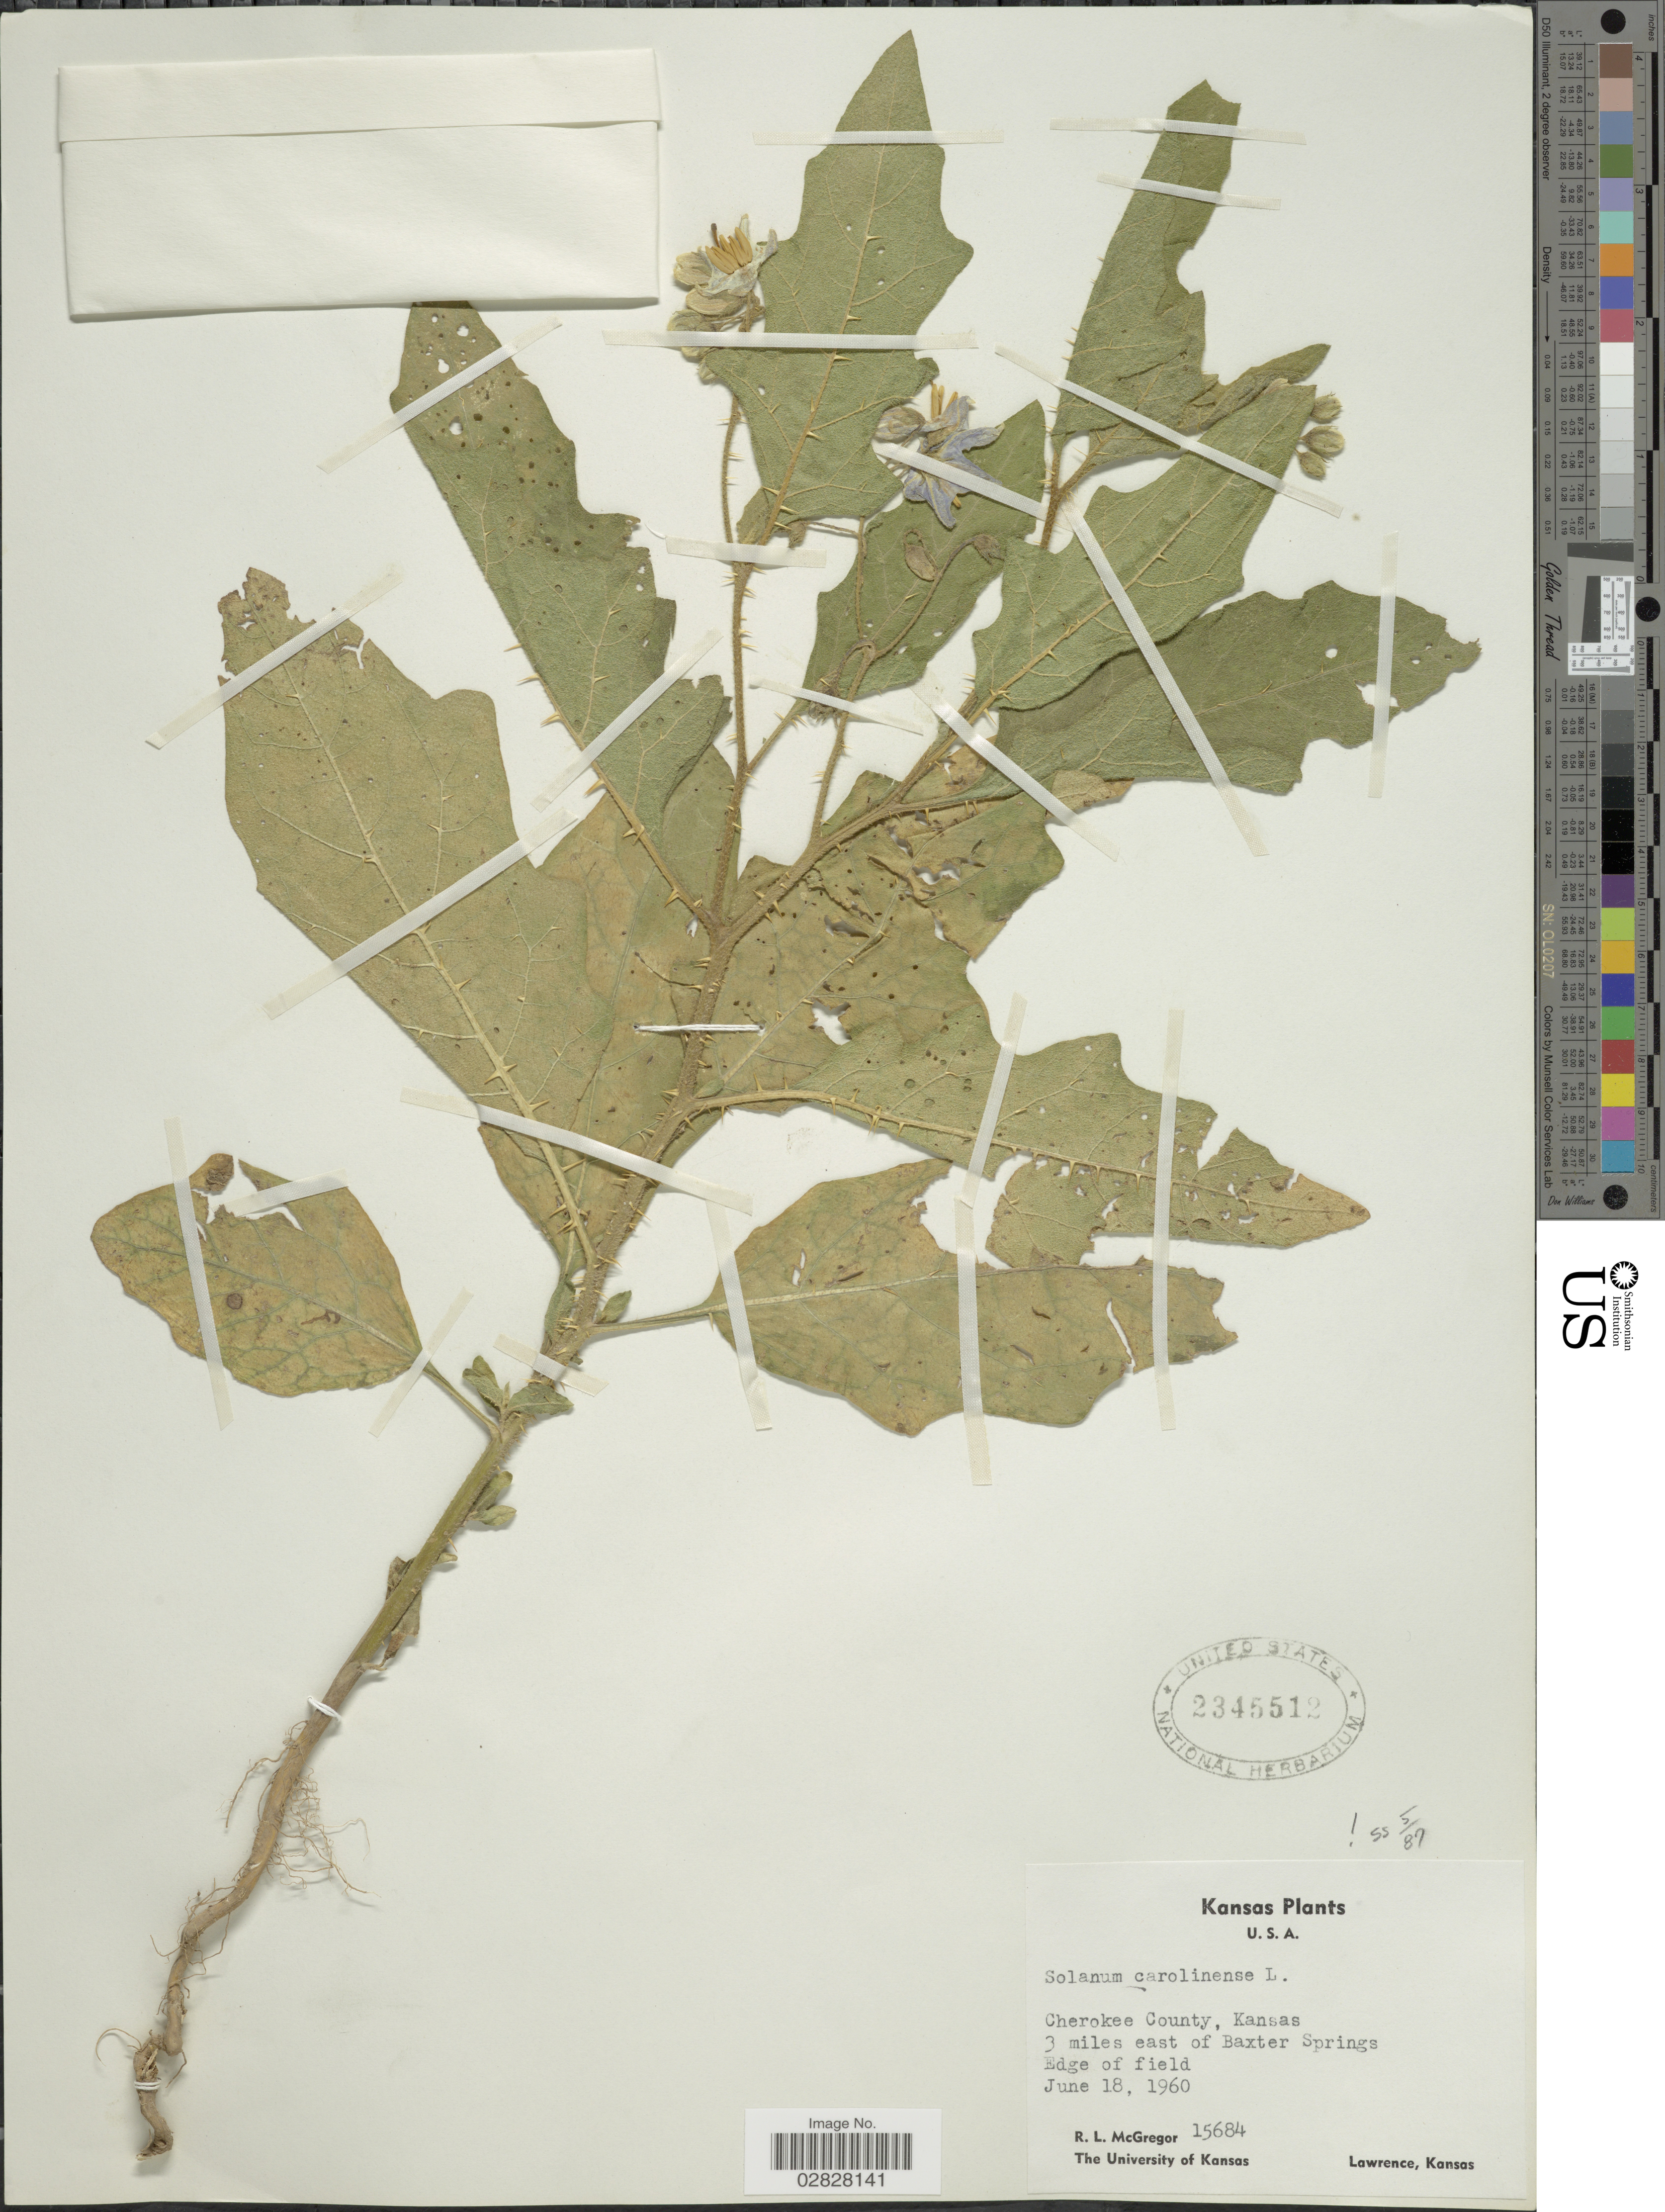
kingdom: Plantae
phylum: Tracheophyta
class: Magnoliopsida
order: Solanales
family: Solanaceae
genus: Solanum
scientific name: Solanum carolinense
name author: L.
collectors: R. McGregor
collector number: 15684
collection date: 1960-06-18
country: United States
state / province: Kansas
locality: Cherokee County. 3 miles east of Baxter Springs. Edge of field.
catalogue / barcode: US 2345512